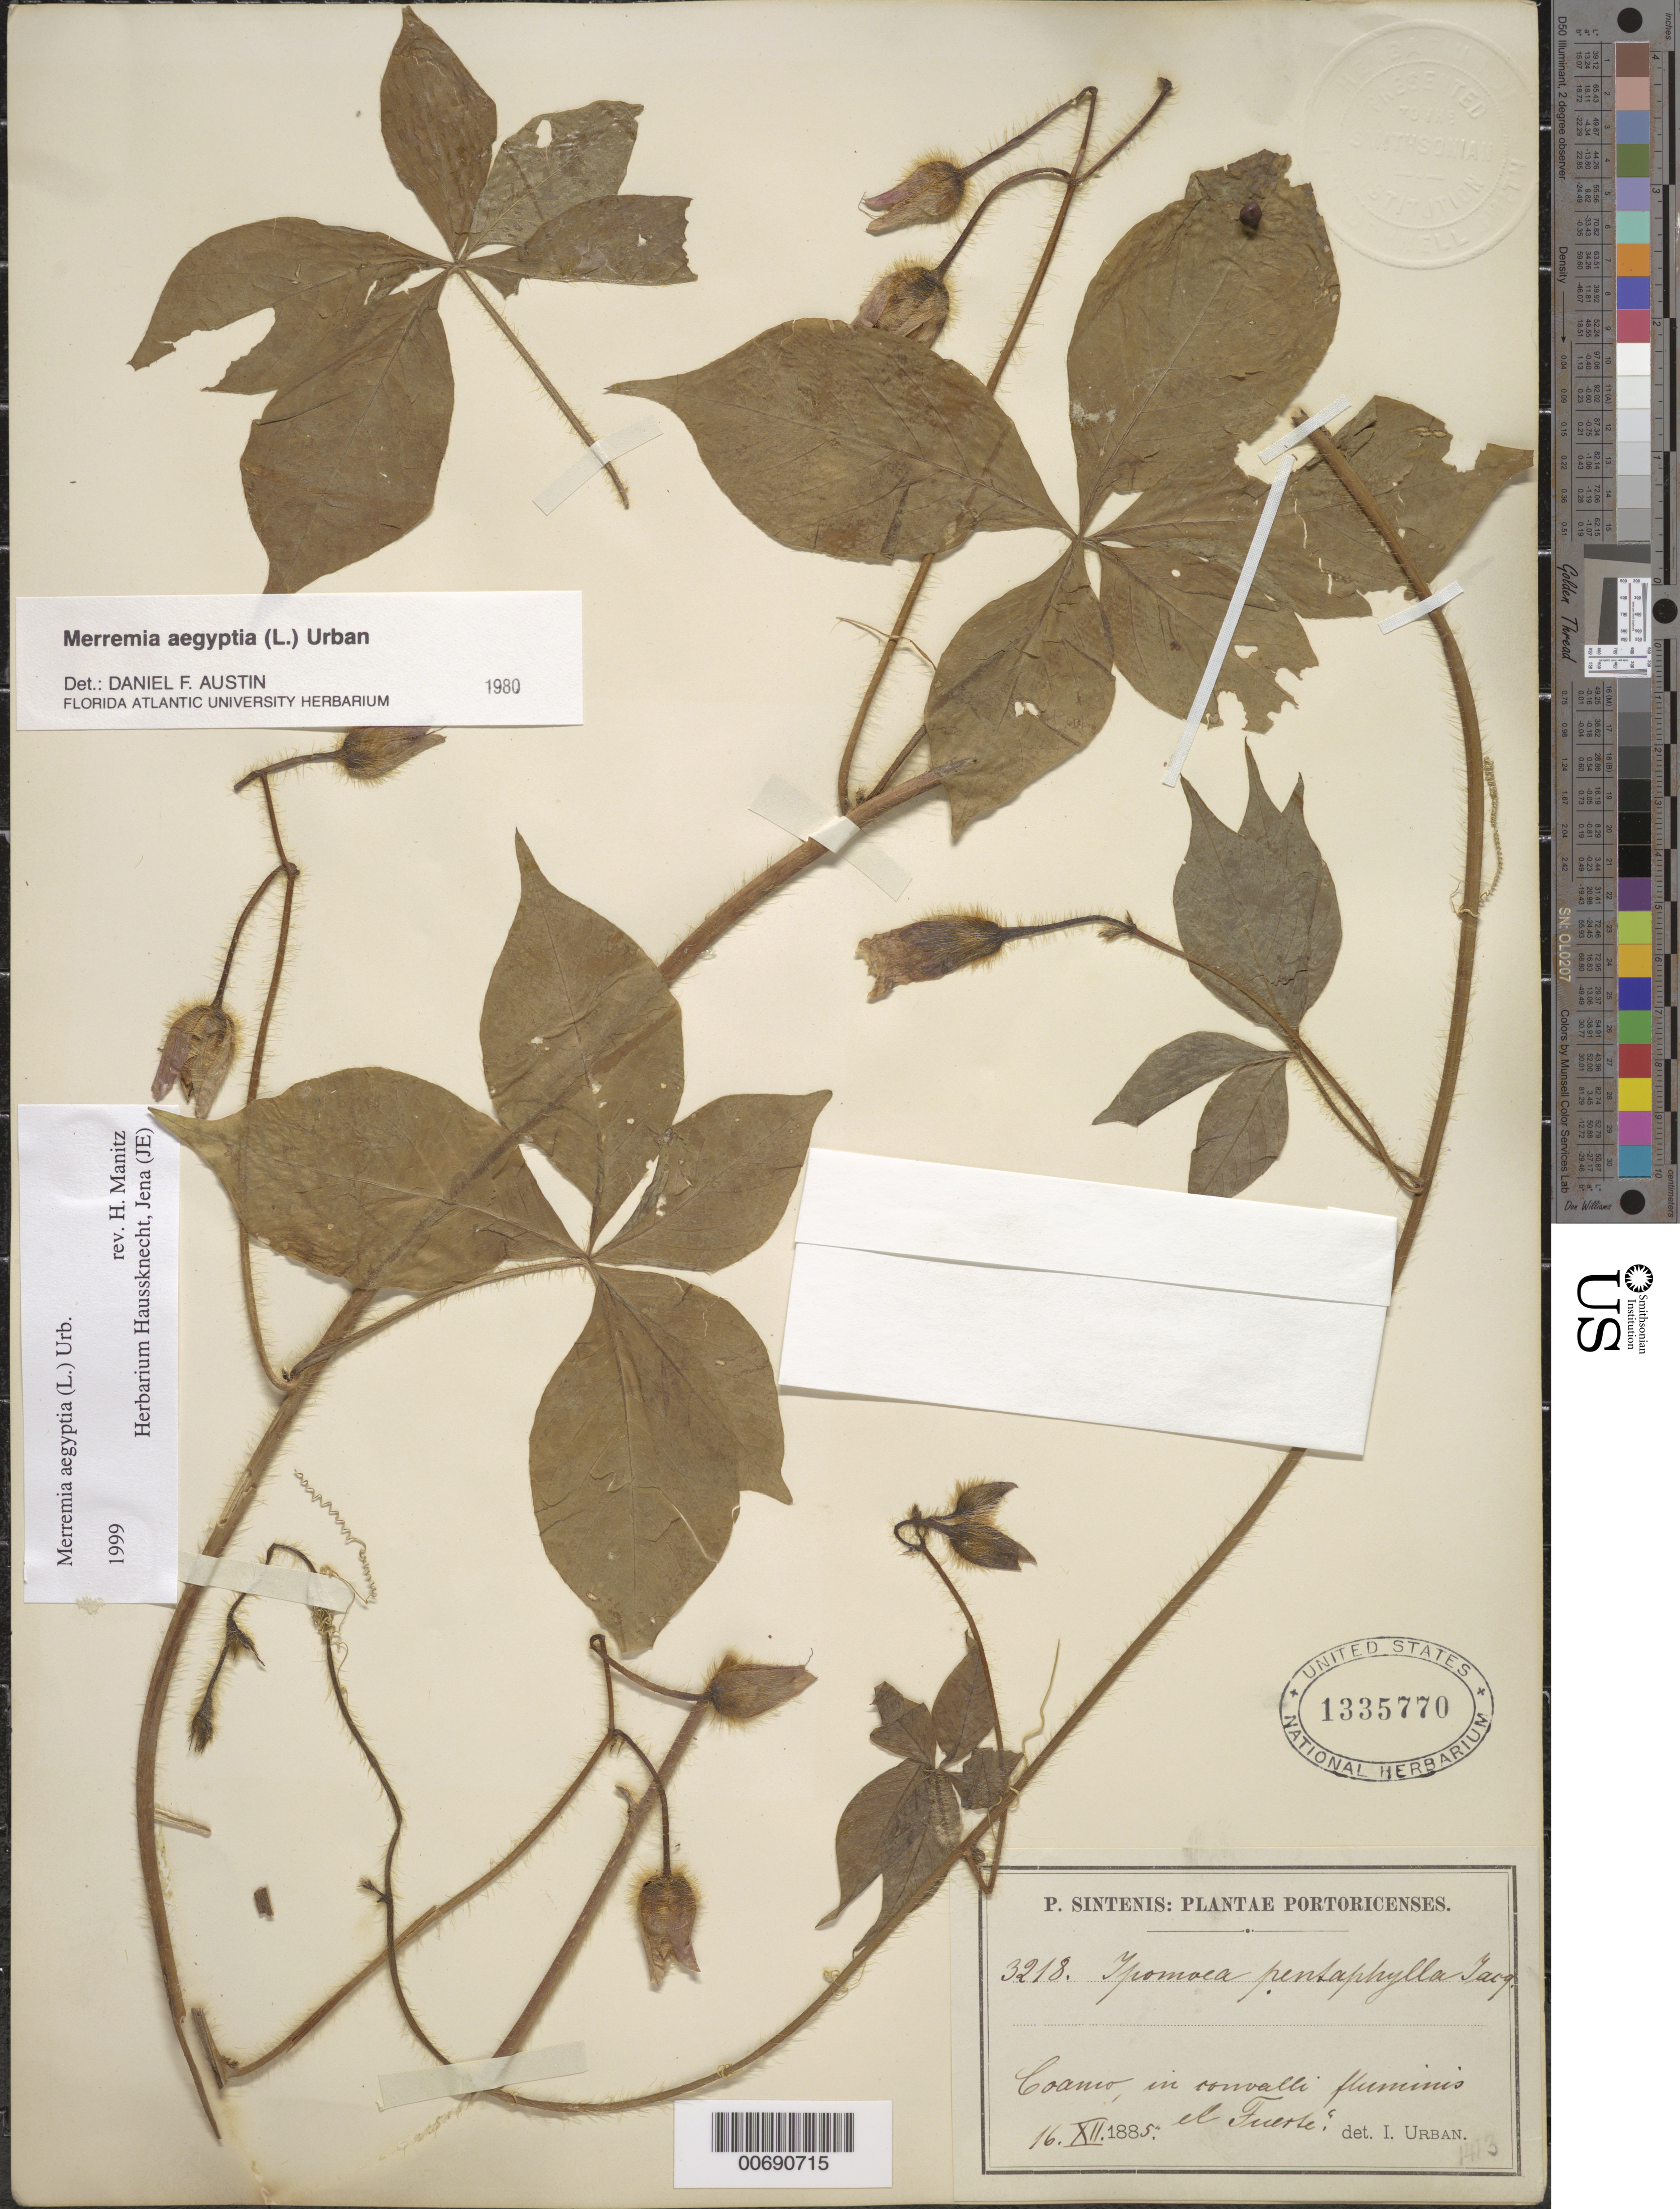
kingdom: Plantae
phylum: Tracheophyta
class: Magnoliopsida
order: Solanales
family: Convolvulaceae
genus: Distimake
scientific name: Distimake aegyptius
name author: (L.) A. R. Simões & Staples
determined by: Strong, Mark T., (BOT), Smithsonian Institution - National Museum of Natural History (UNITED STATES)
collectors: P. Sintenis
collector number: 3218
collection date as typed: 16 Dec 1885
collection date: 1885-12-16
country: Puerto Rico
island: Greater Antilles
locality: Coamo, in convalli fluminis el Fuerte.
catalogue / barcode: US 1335770